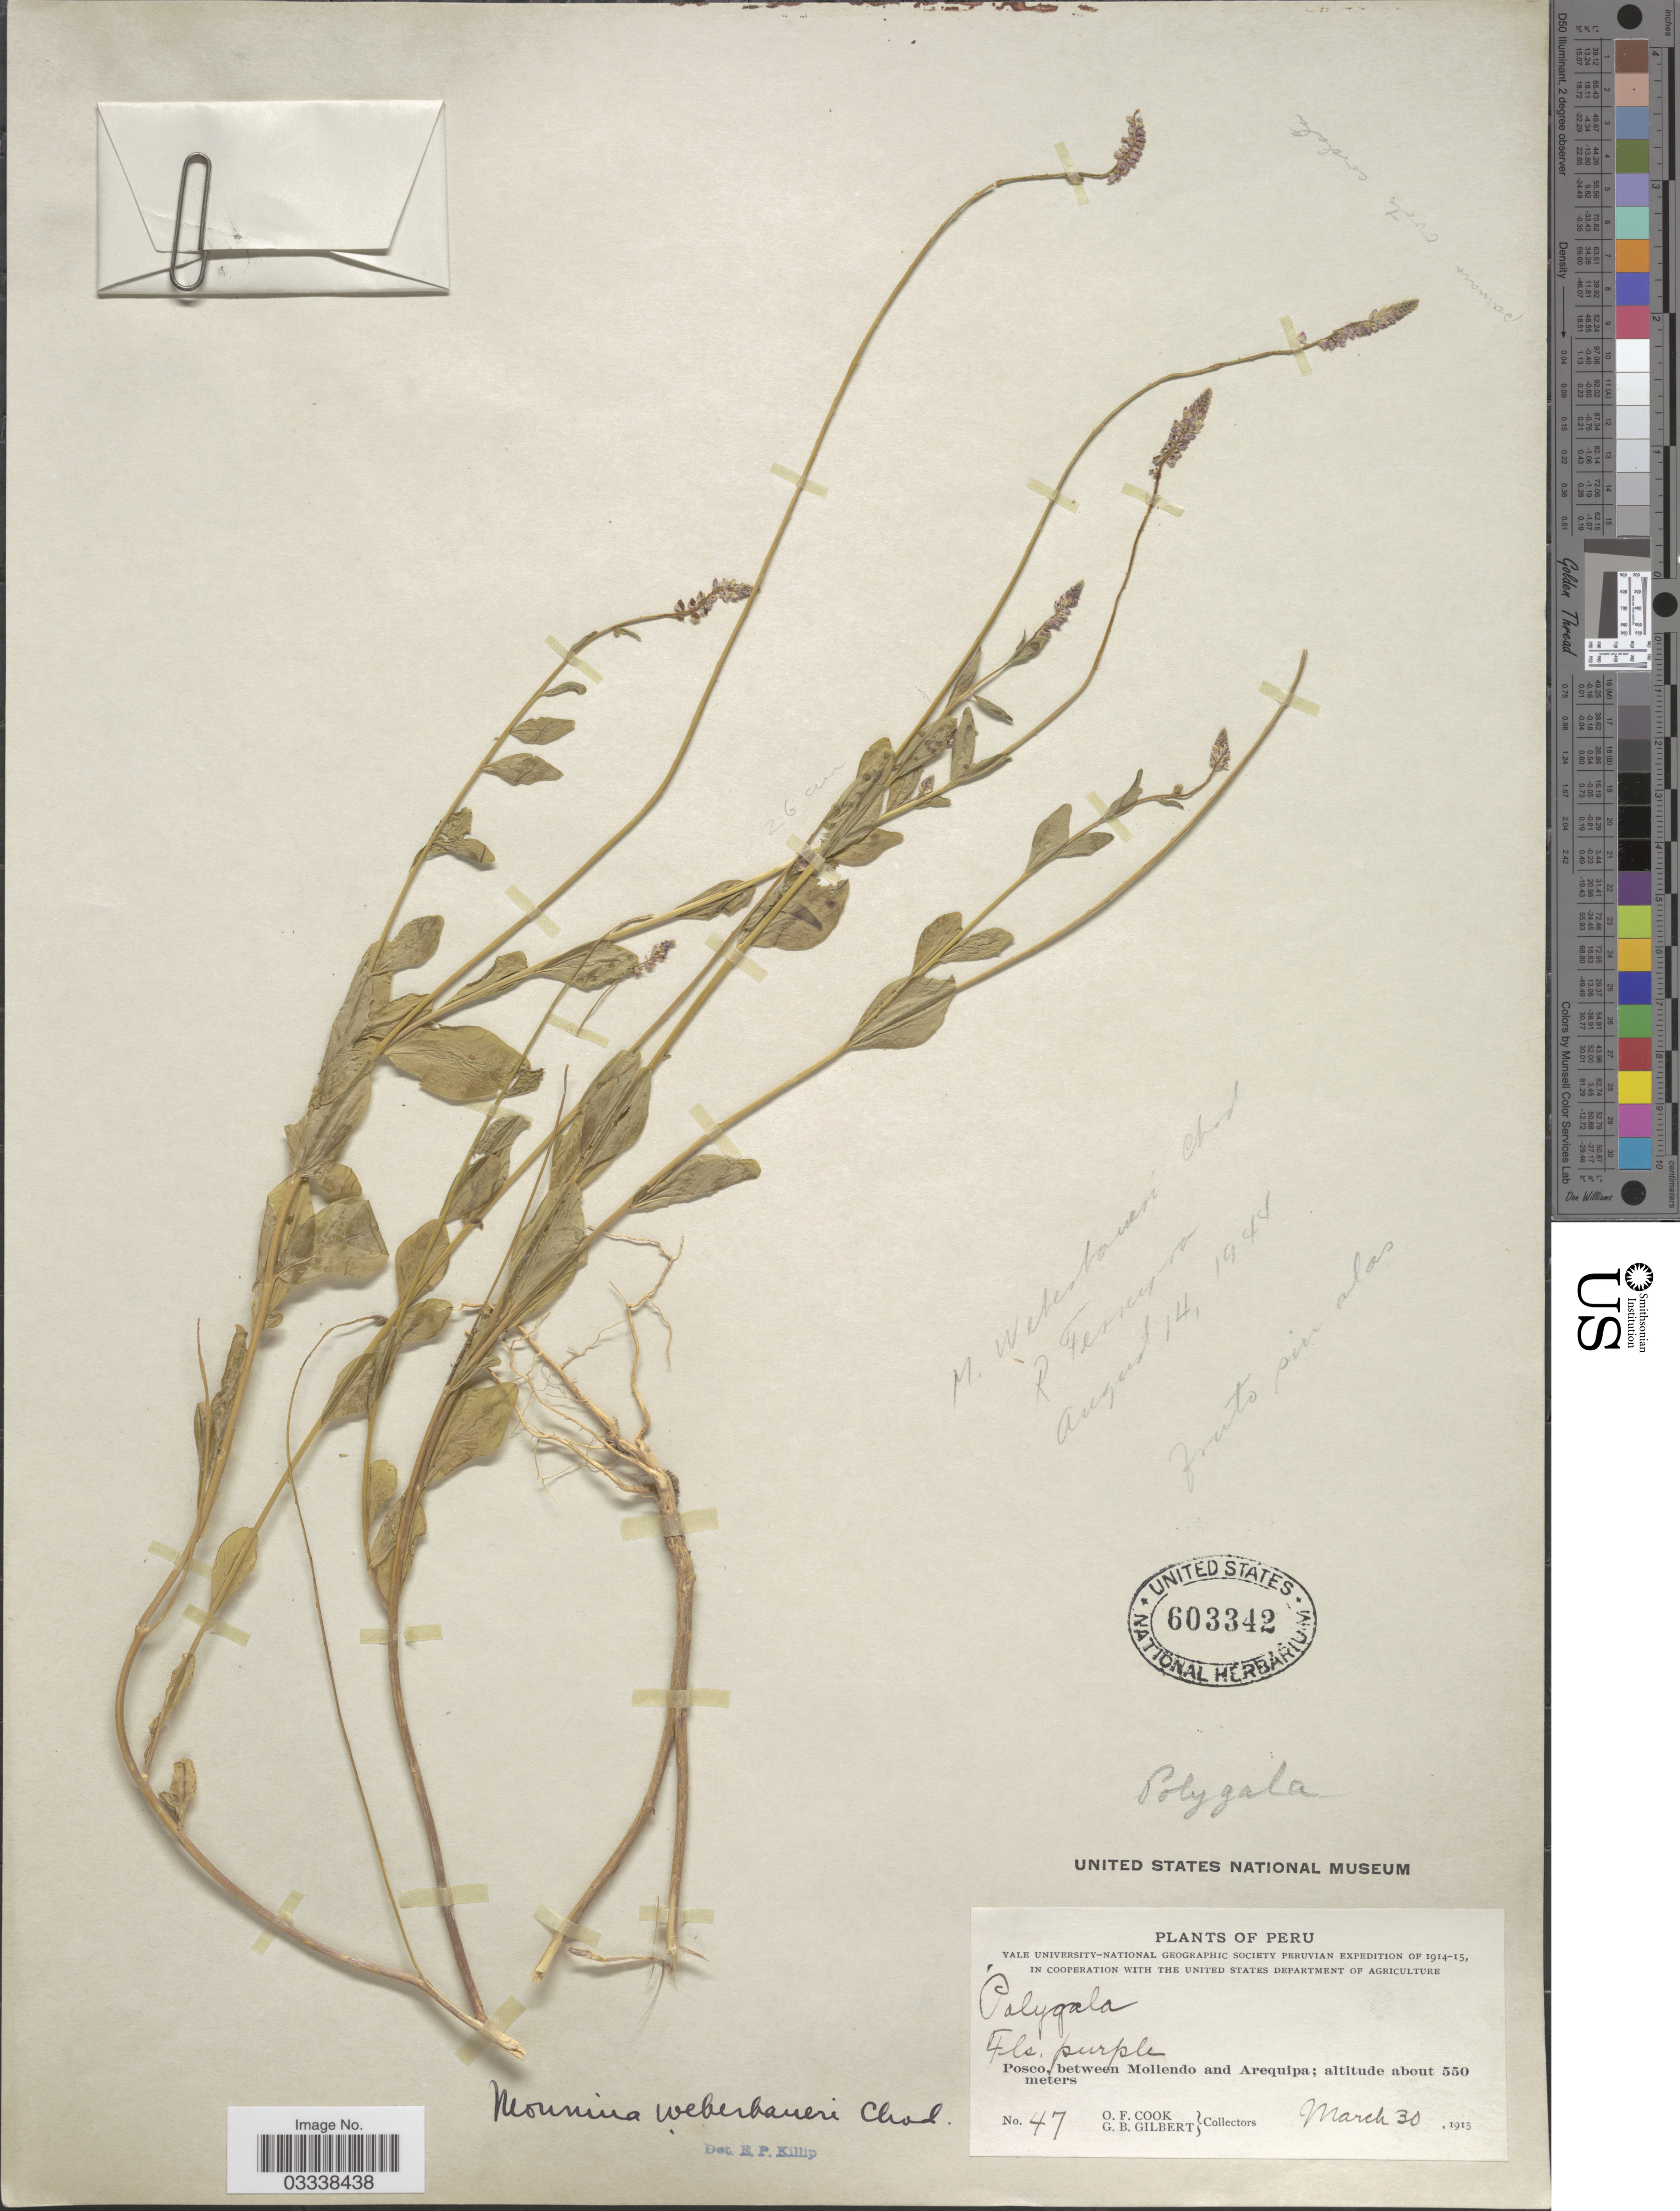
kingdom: Plantae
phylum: Tracheophyta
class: Magnoliopsida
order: Fabales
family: Polygalaceae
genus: Monnina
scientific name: Monnina weberbaueri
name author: Chodat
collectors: O. F. Cook & G. B. Gilbert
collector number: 47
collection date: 1915-03-30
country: Peru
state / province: Arequipa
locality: Posco, between Mollendo and Arequipa.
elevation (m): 550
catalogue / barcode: US 603342